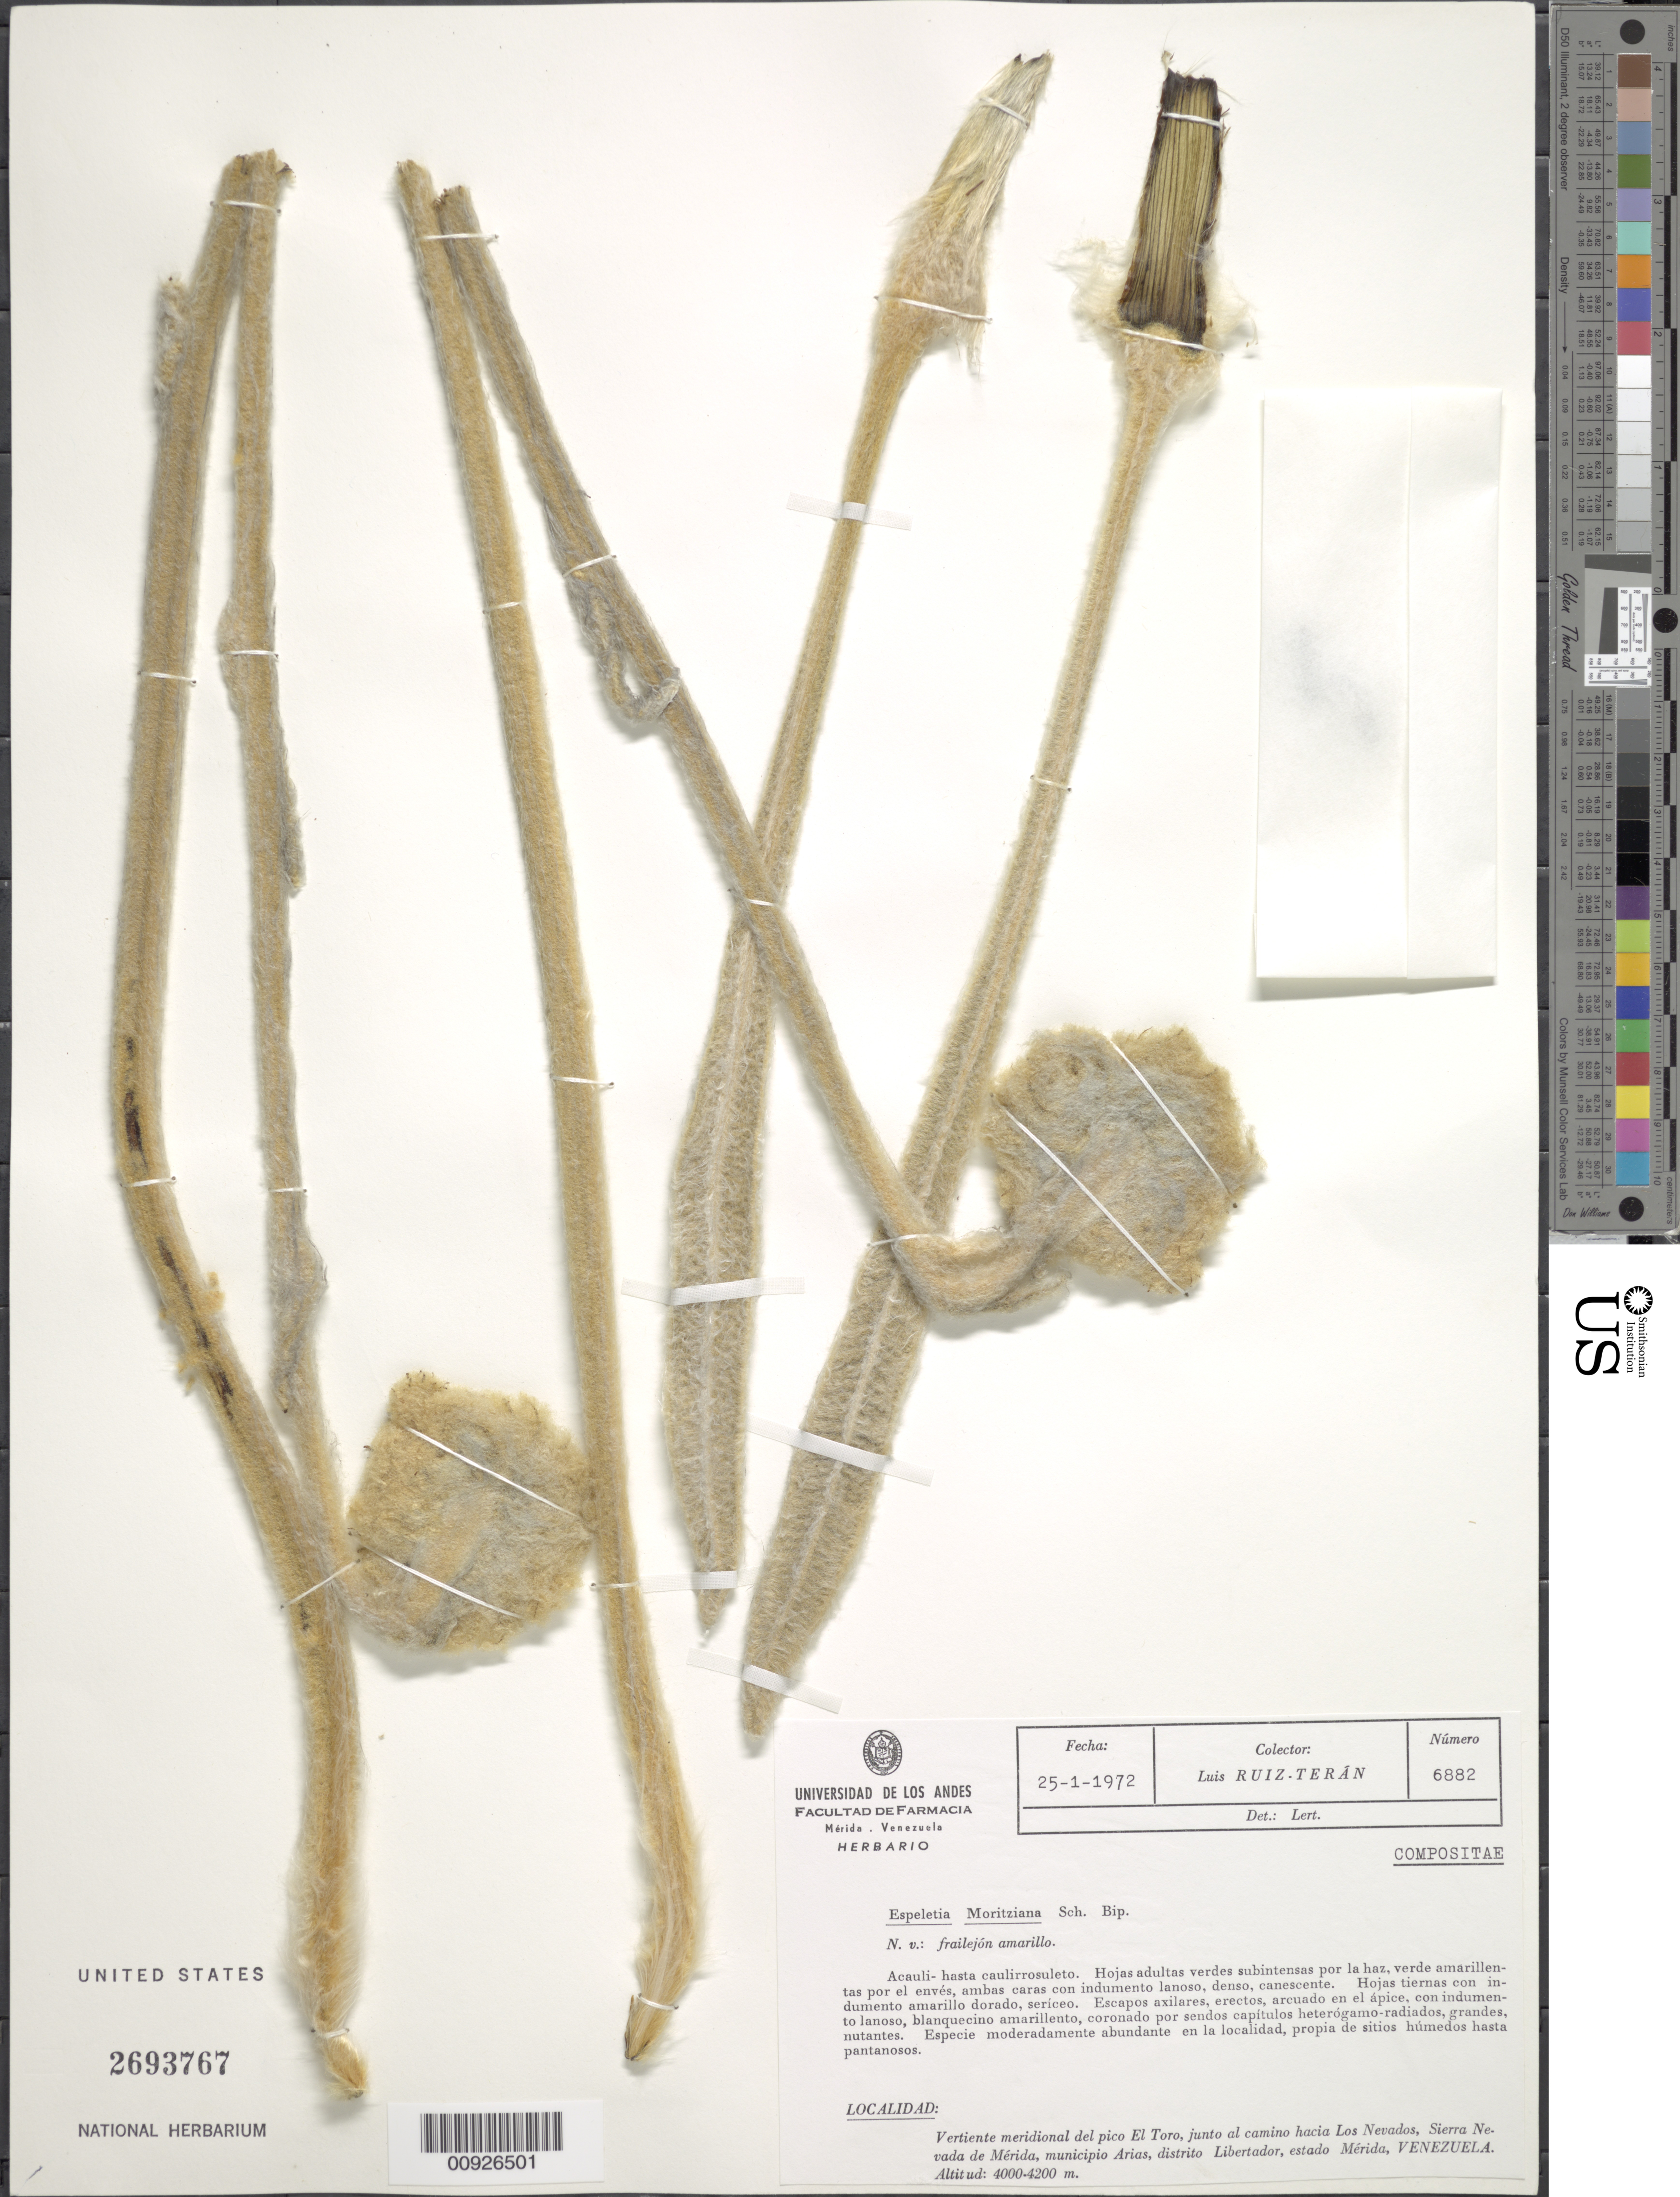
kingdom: Plantae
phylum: Tracheophyta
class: Magnoliopsida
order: Asterales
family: Asteraceae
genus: Coespeletia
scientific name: Coespeletia moritziana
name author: (Sch. Bip. ex Wedd.) Cuatrec.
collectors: L. E. Ruíz-Terán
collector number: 6882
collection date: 1972-01-25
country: Venezuela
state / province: Mérida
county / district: Libertador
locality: Vertiente meridional del el pico El Toro, junto al camino hacia Los Nevados, Sierra Nevada de Mérida.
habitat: Especie moderadamente abundante en la localidad, propia de sitios húmedos hasta pantanosos.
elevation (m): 4000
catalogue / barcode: US 2693767